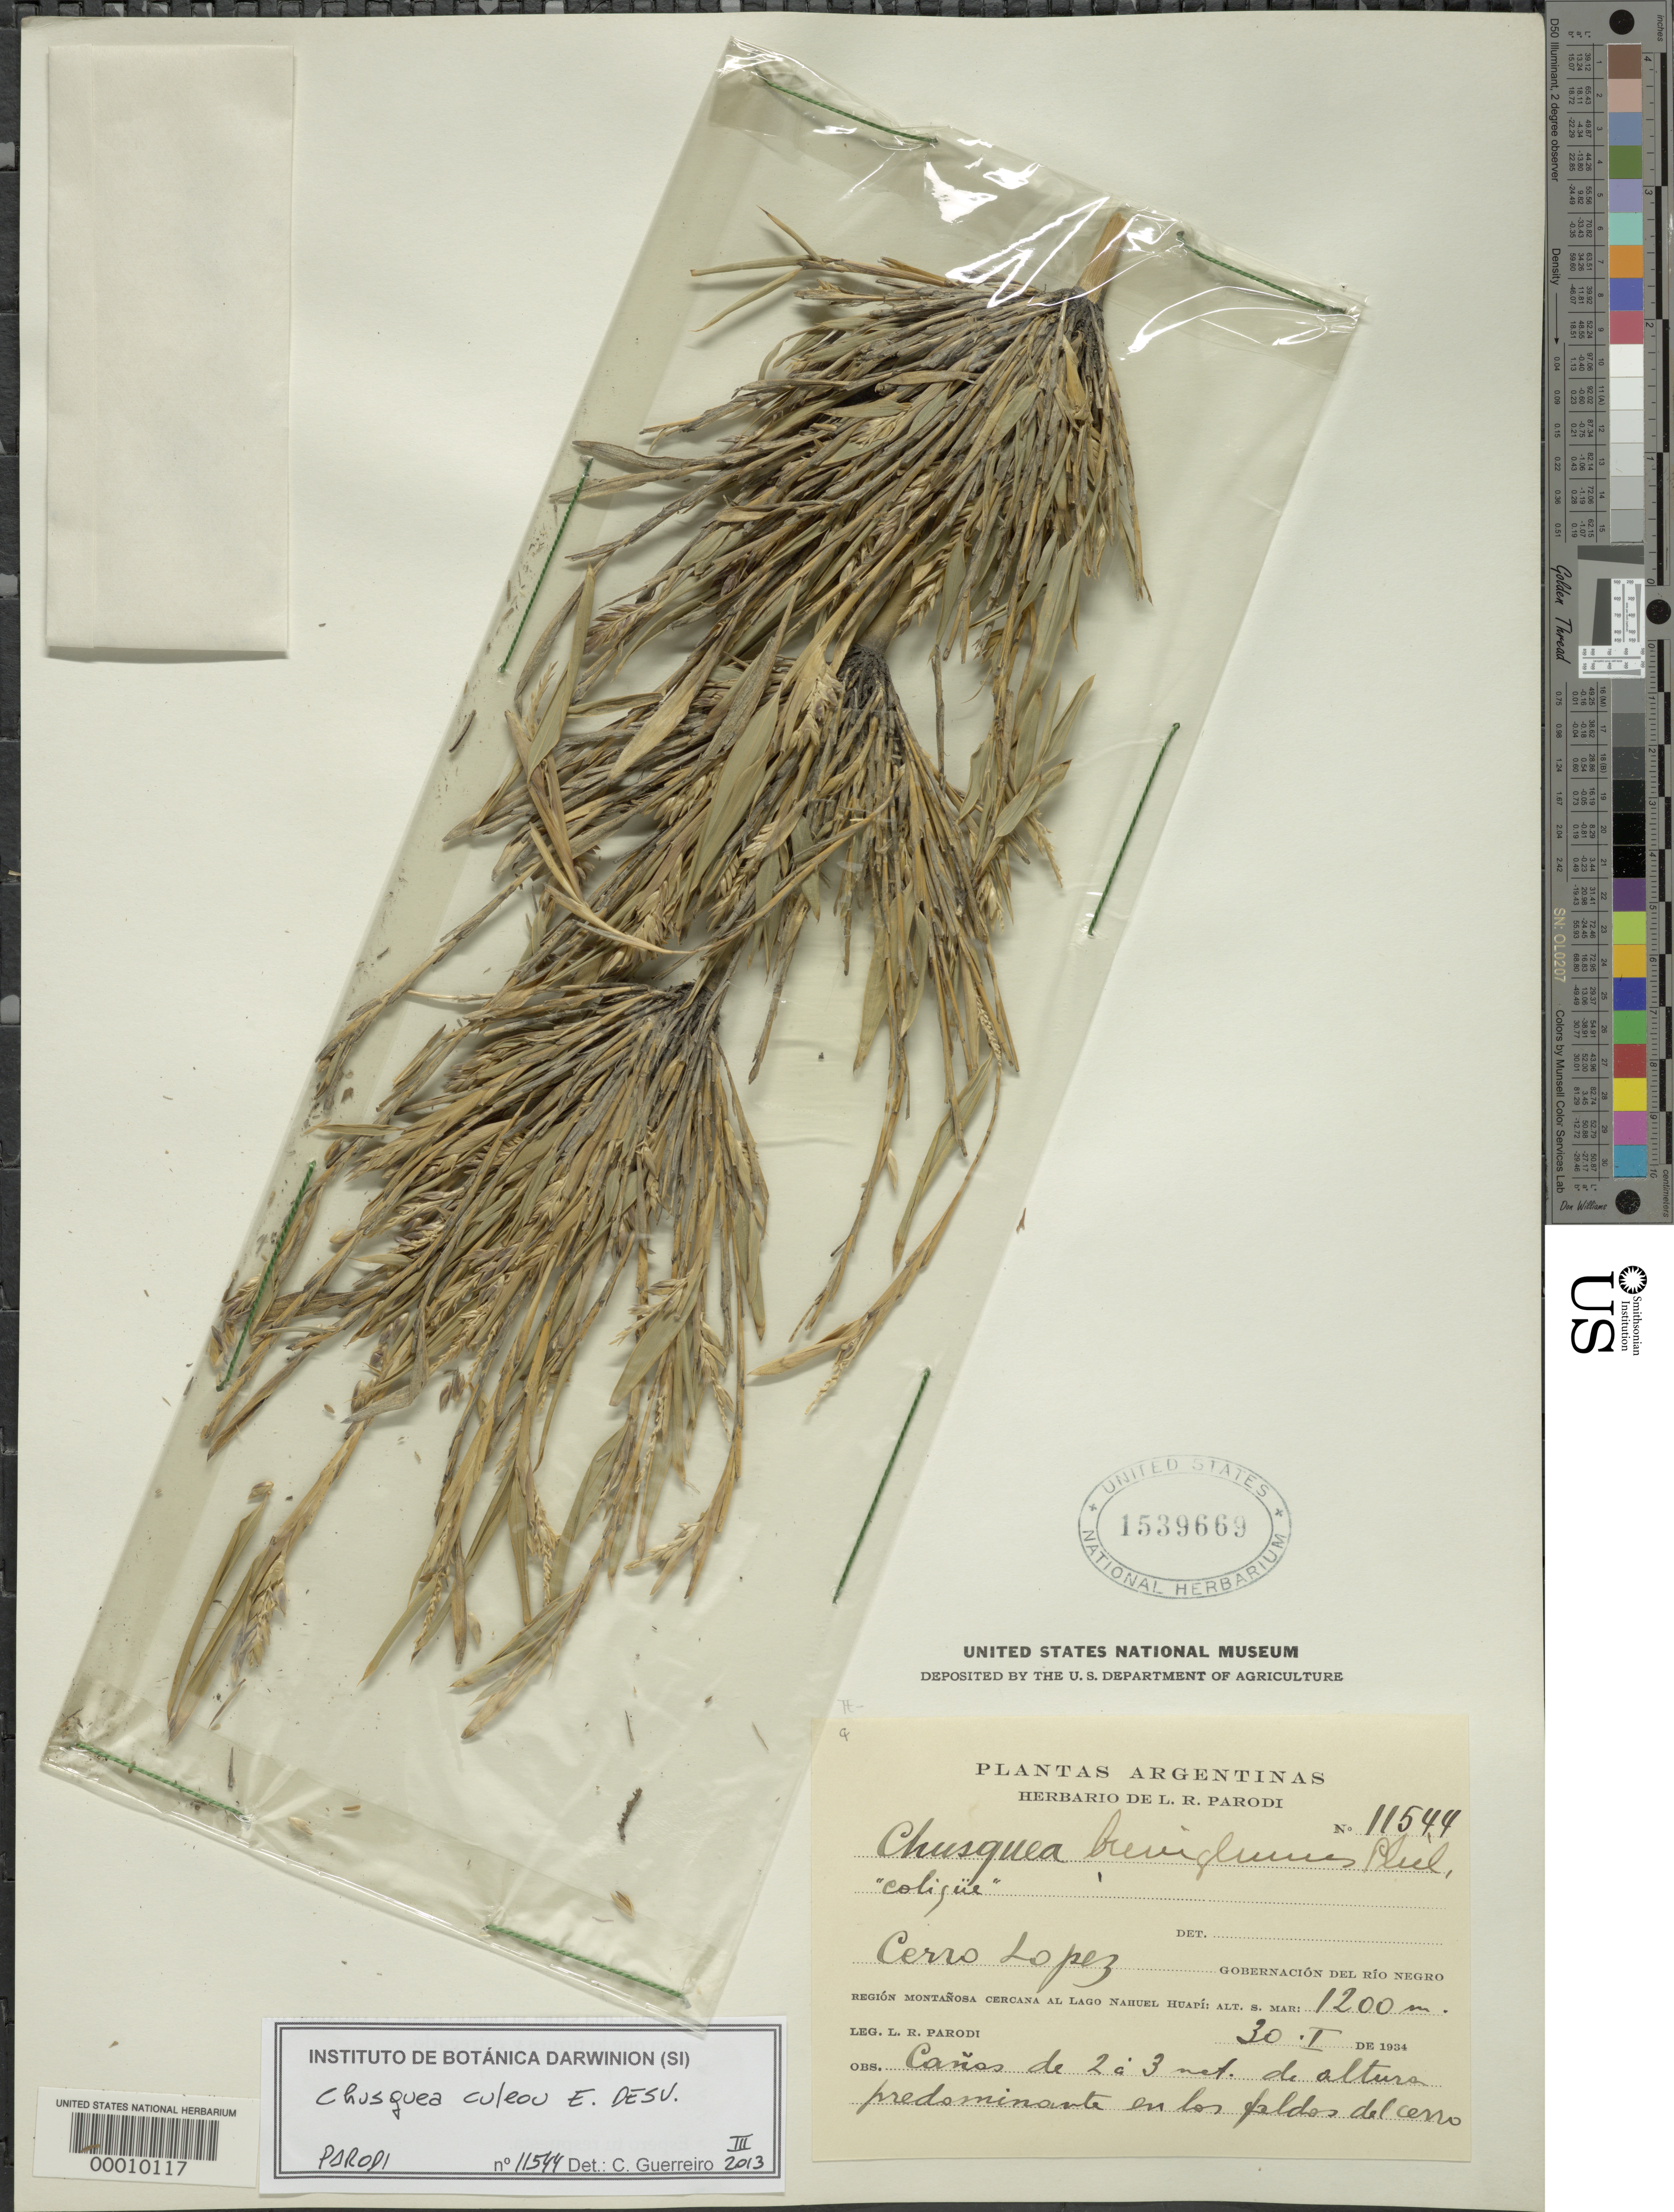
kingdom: Plantae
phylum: Tracheophyta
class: Liliopsida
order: Poales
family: Poaceae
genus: Chusquea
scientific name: Chusquea culeou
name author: É. Desv.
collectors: L. R. Parodi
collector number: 11544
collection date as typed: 30 Jan 1934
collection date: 1934-01-30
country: Argentina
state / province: Río Negro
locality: Cerro Lopez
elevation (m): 1200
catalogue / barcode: US 1539669